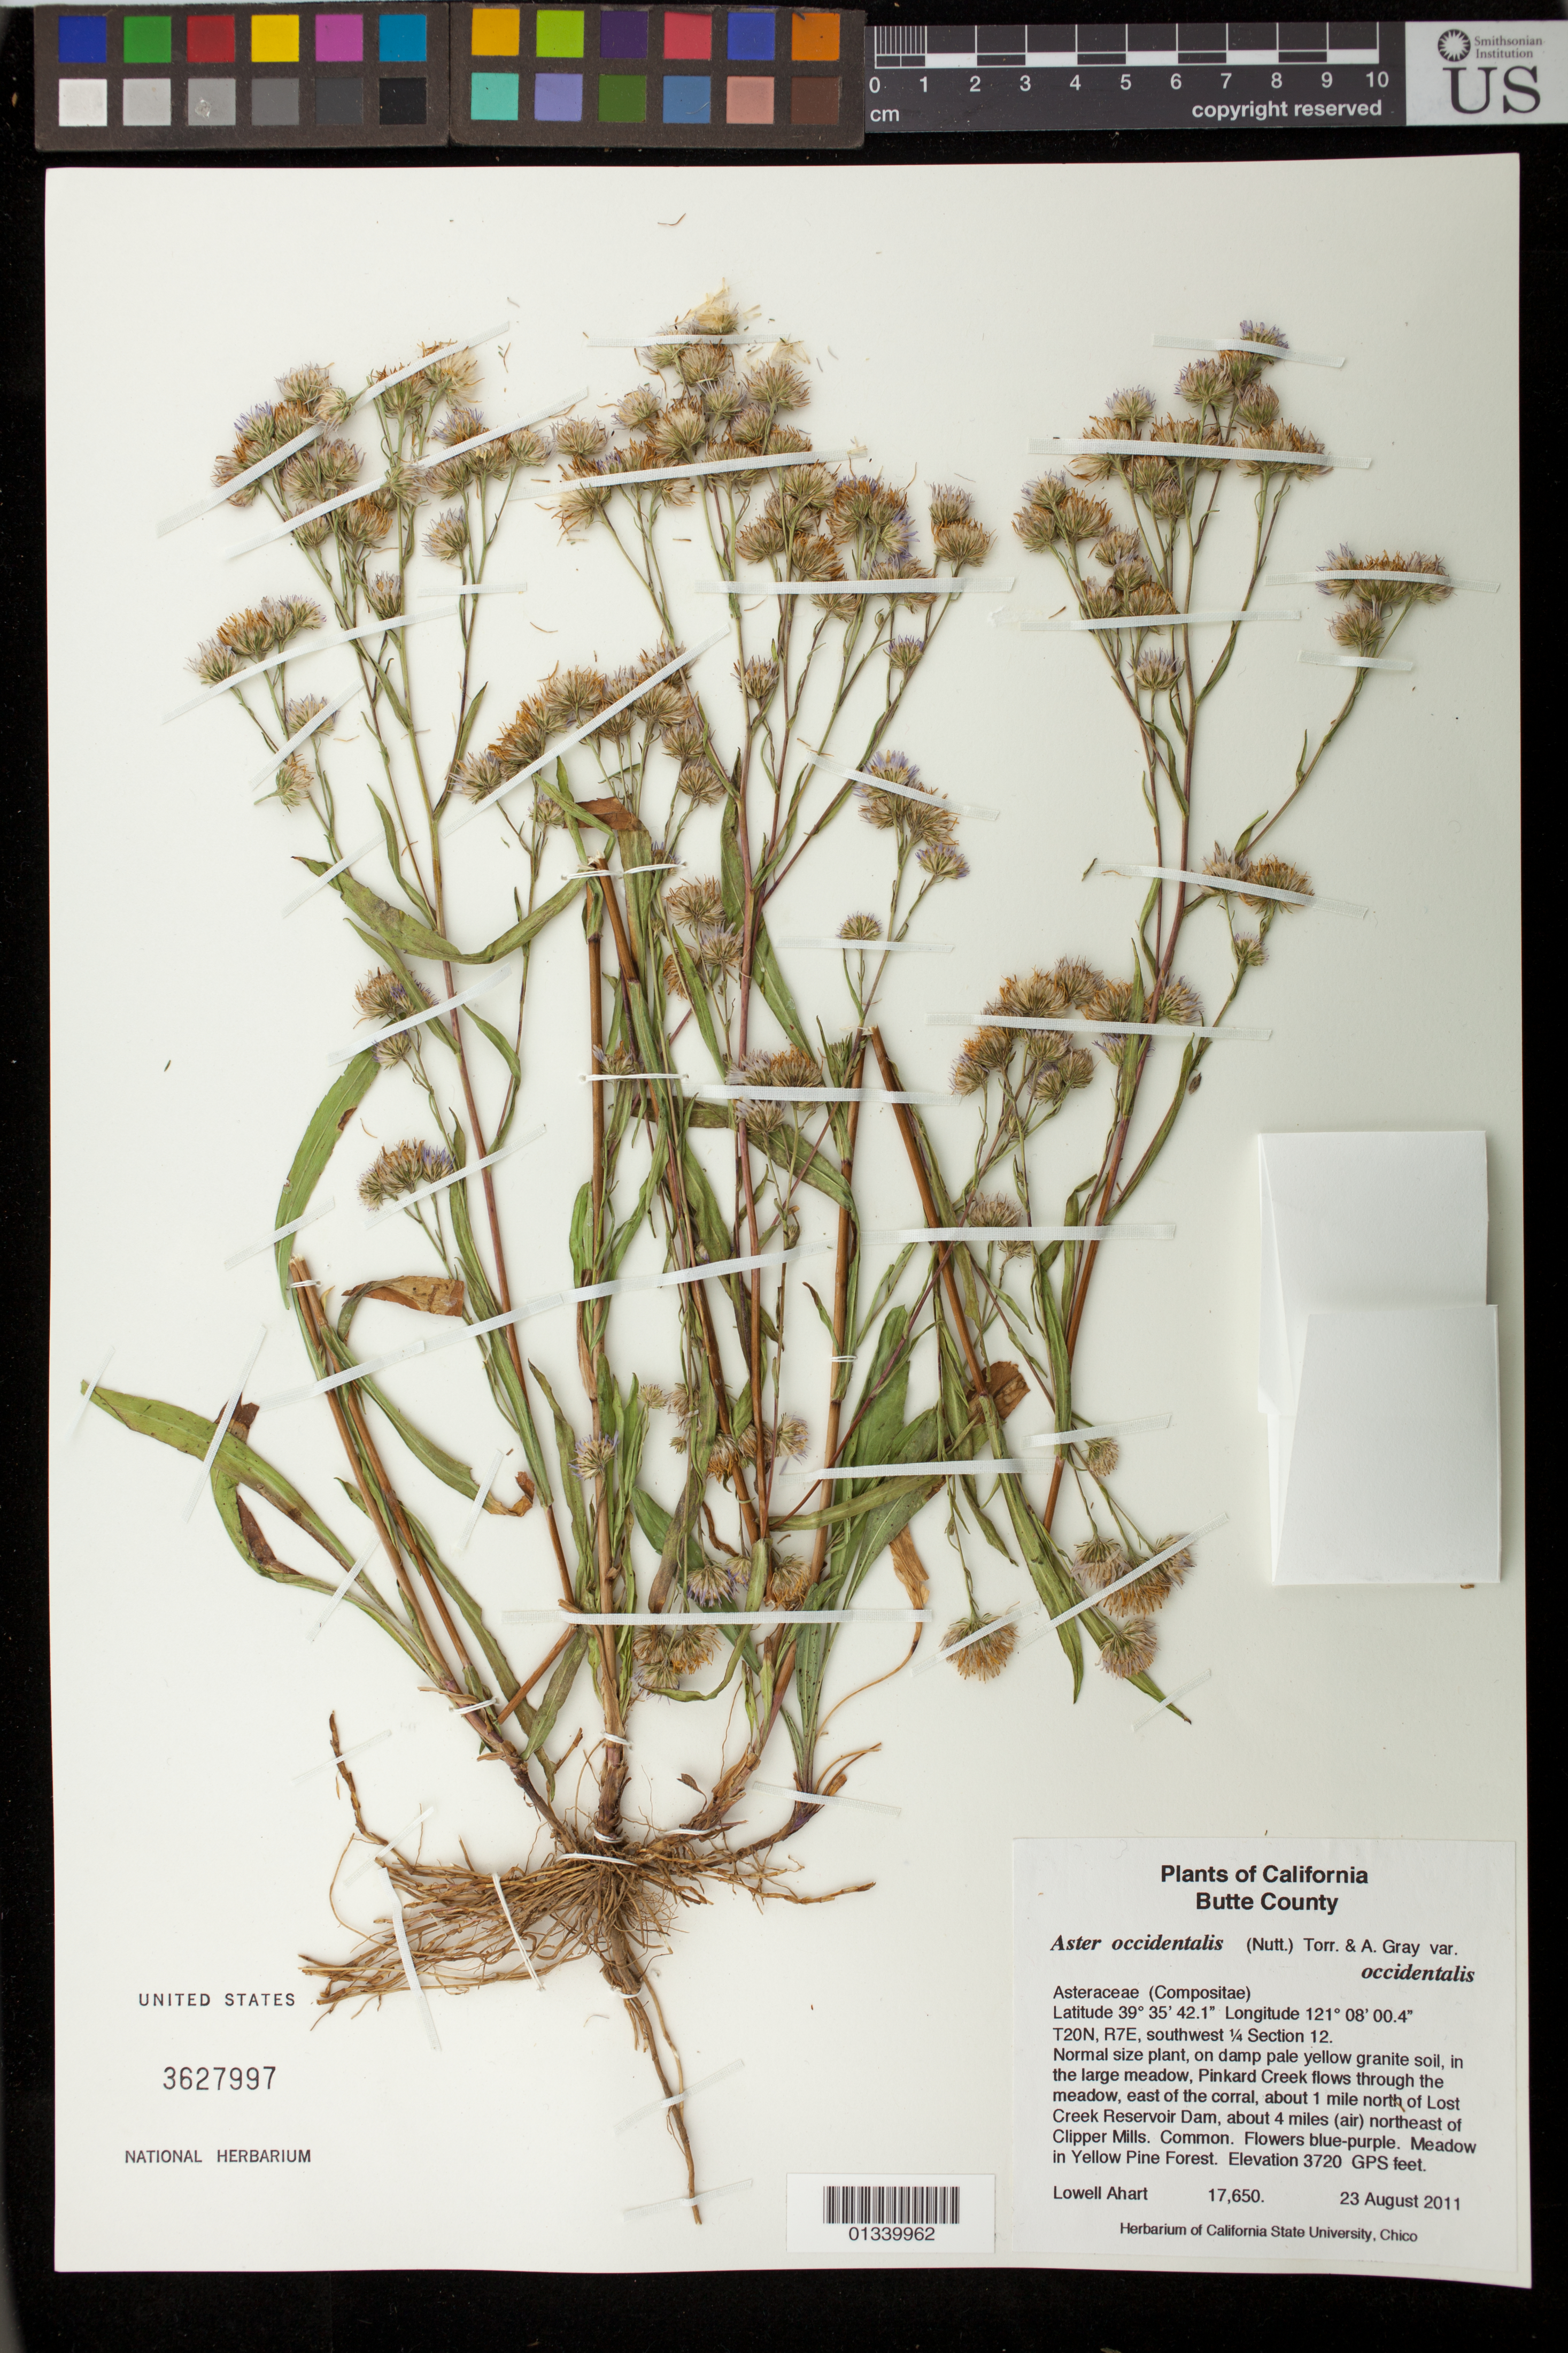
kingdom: Plantae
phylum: Tracheophyta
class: Magnoliopsida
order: Asterales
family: Asteraceae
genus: Symphyotrichum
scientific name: Symphyotrichum spathulatum var. spathulatum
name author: (Lindl.) G.L. Nesom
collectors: L. Ahart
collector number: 17650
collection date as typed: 23 August 2011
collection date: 2011-08-23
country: United States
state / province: California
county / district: Butte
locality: Pinkard Creek flows throught the meadow, E of the corral, about 1 mile N of Lost Creek Reservoir Dam, ca. 4 miles (air) NE of Clipper Mills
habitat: Meadow in Yellow Pine Forest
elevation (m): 1134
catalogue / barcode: US 3627997